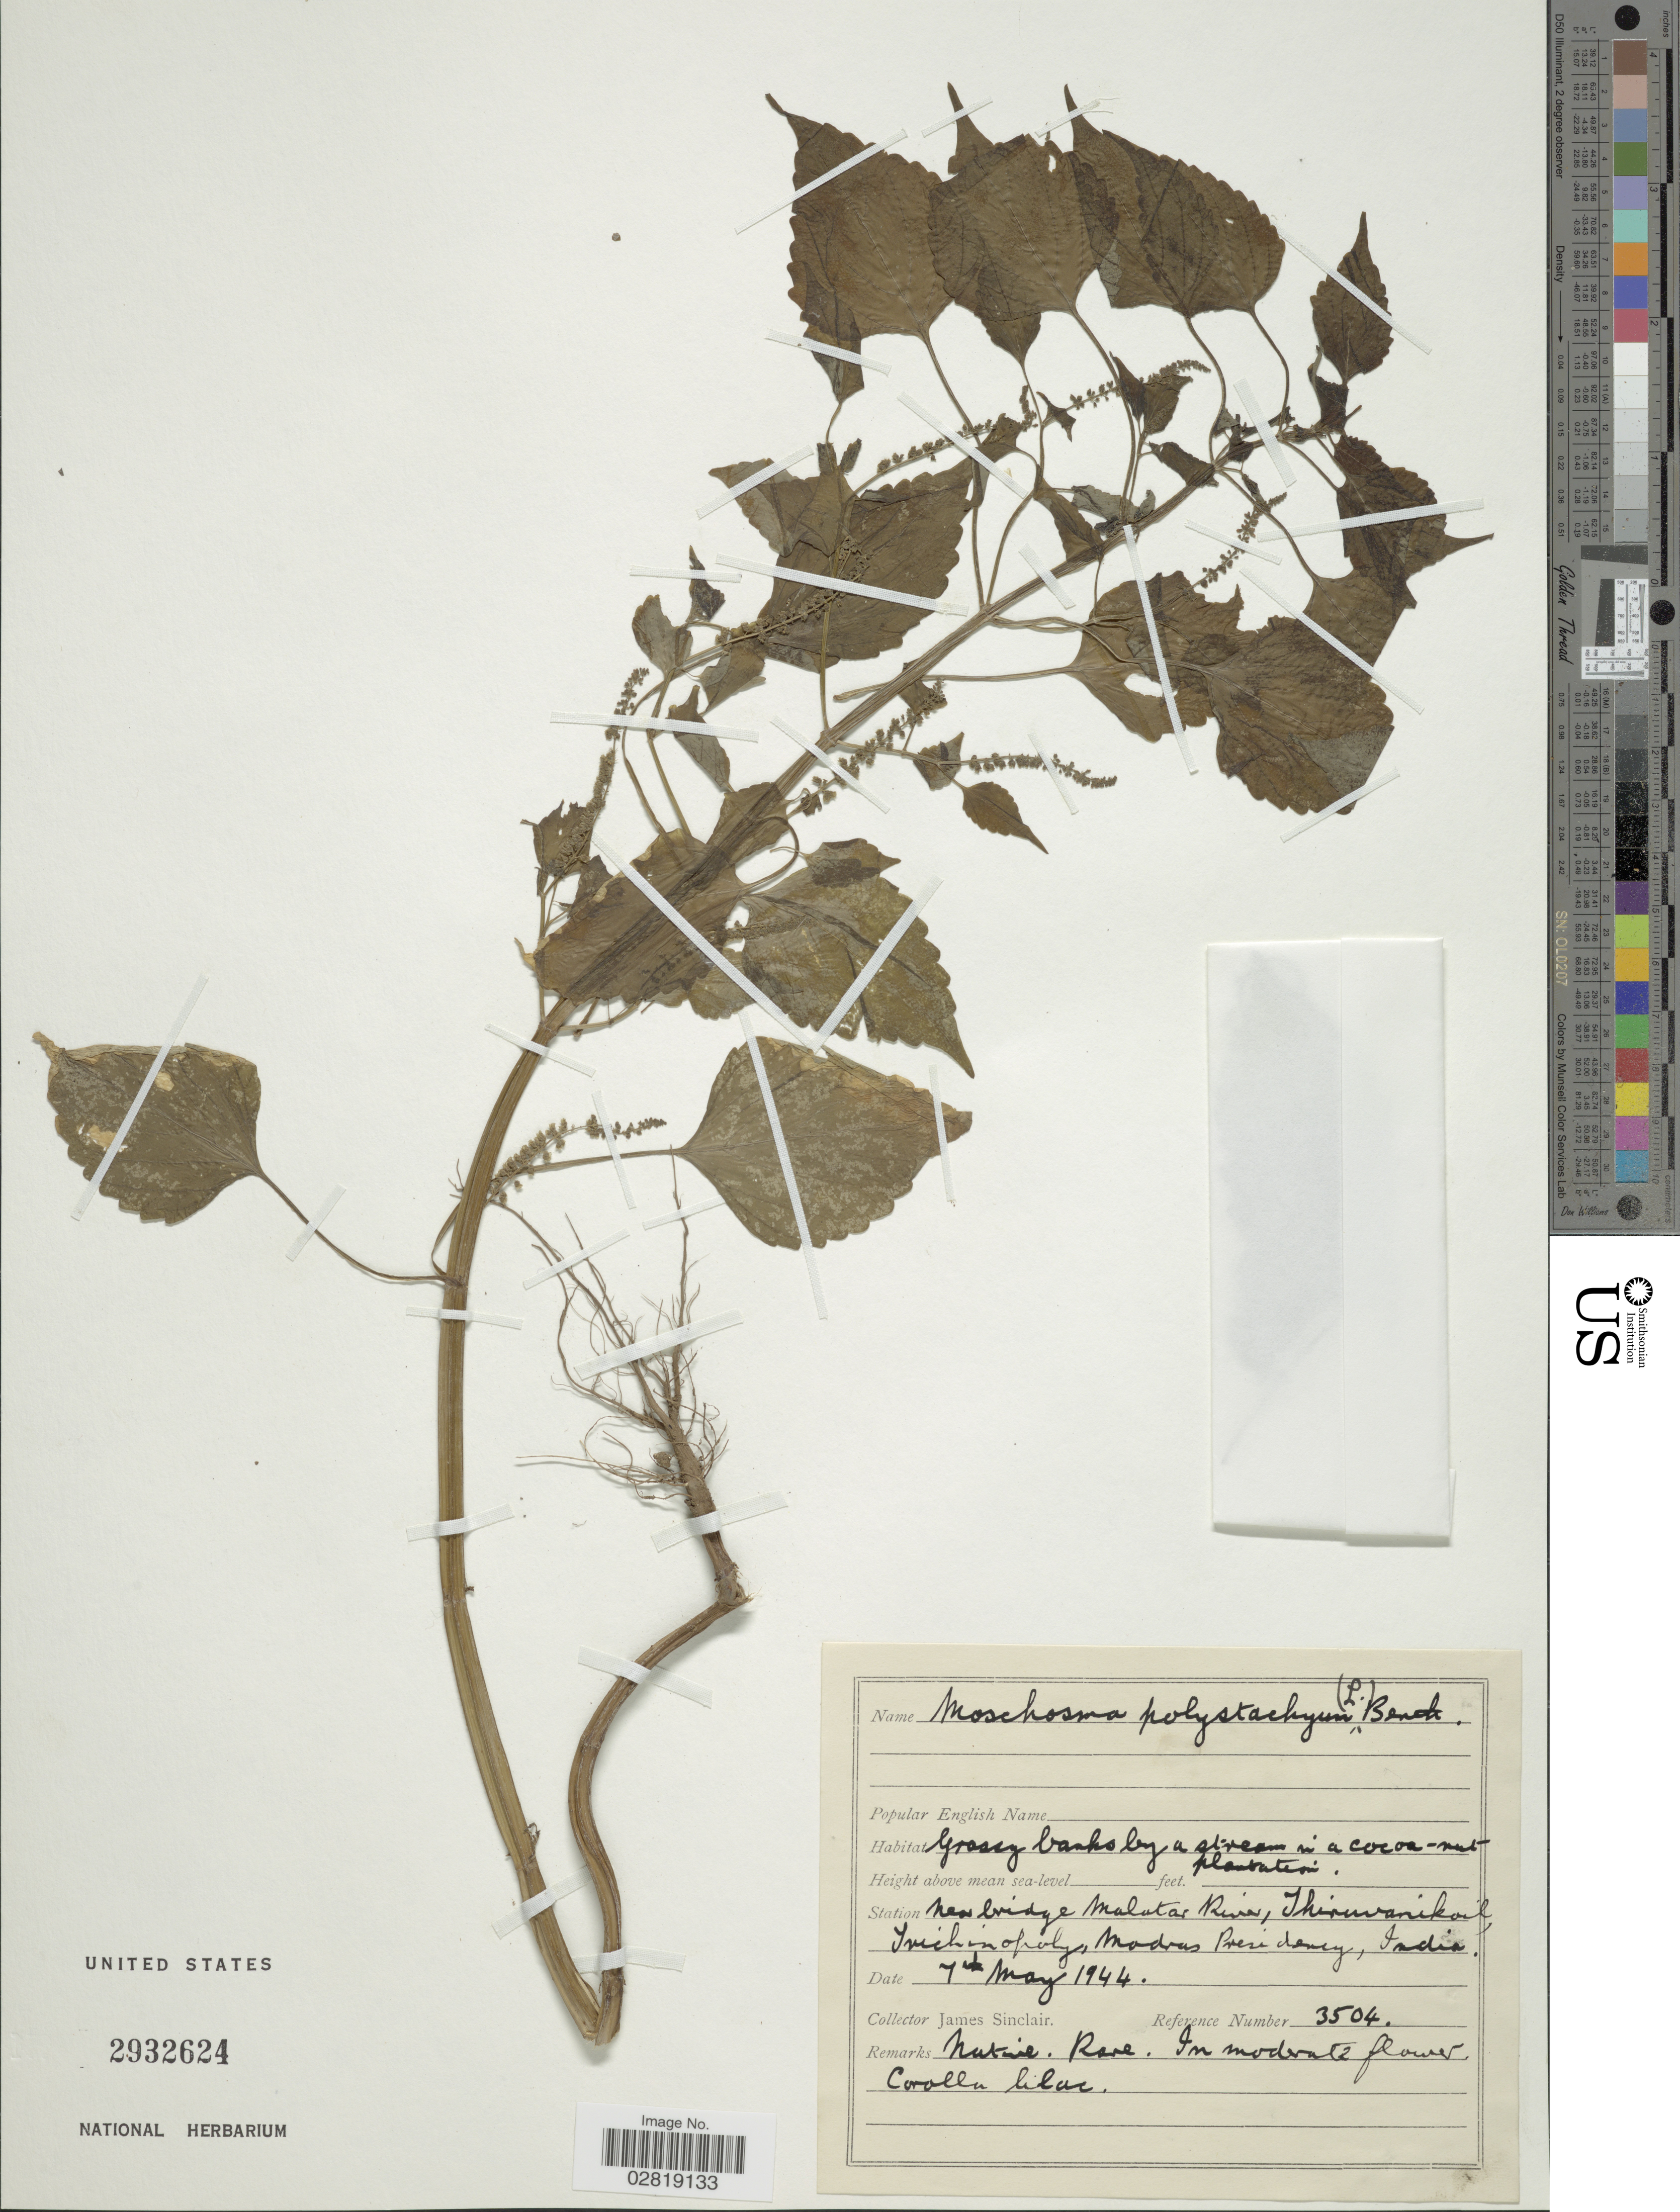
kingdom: Plantae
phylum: Tracheophyta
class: Magnoliopsida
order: Lamiales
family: Lamiaceae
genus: Basilicum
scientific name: Basilicum polystachyon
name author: (L.) Moench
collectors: J. Sinclair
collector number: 3504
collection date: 1944-05-07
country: India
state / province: Tamil Nadu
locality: New bridge Malutar River, Thiruvanikoil, Trichinopoly, Madras Presidency.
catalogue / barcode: US 2932624